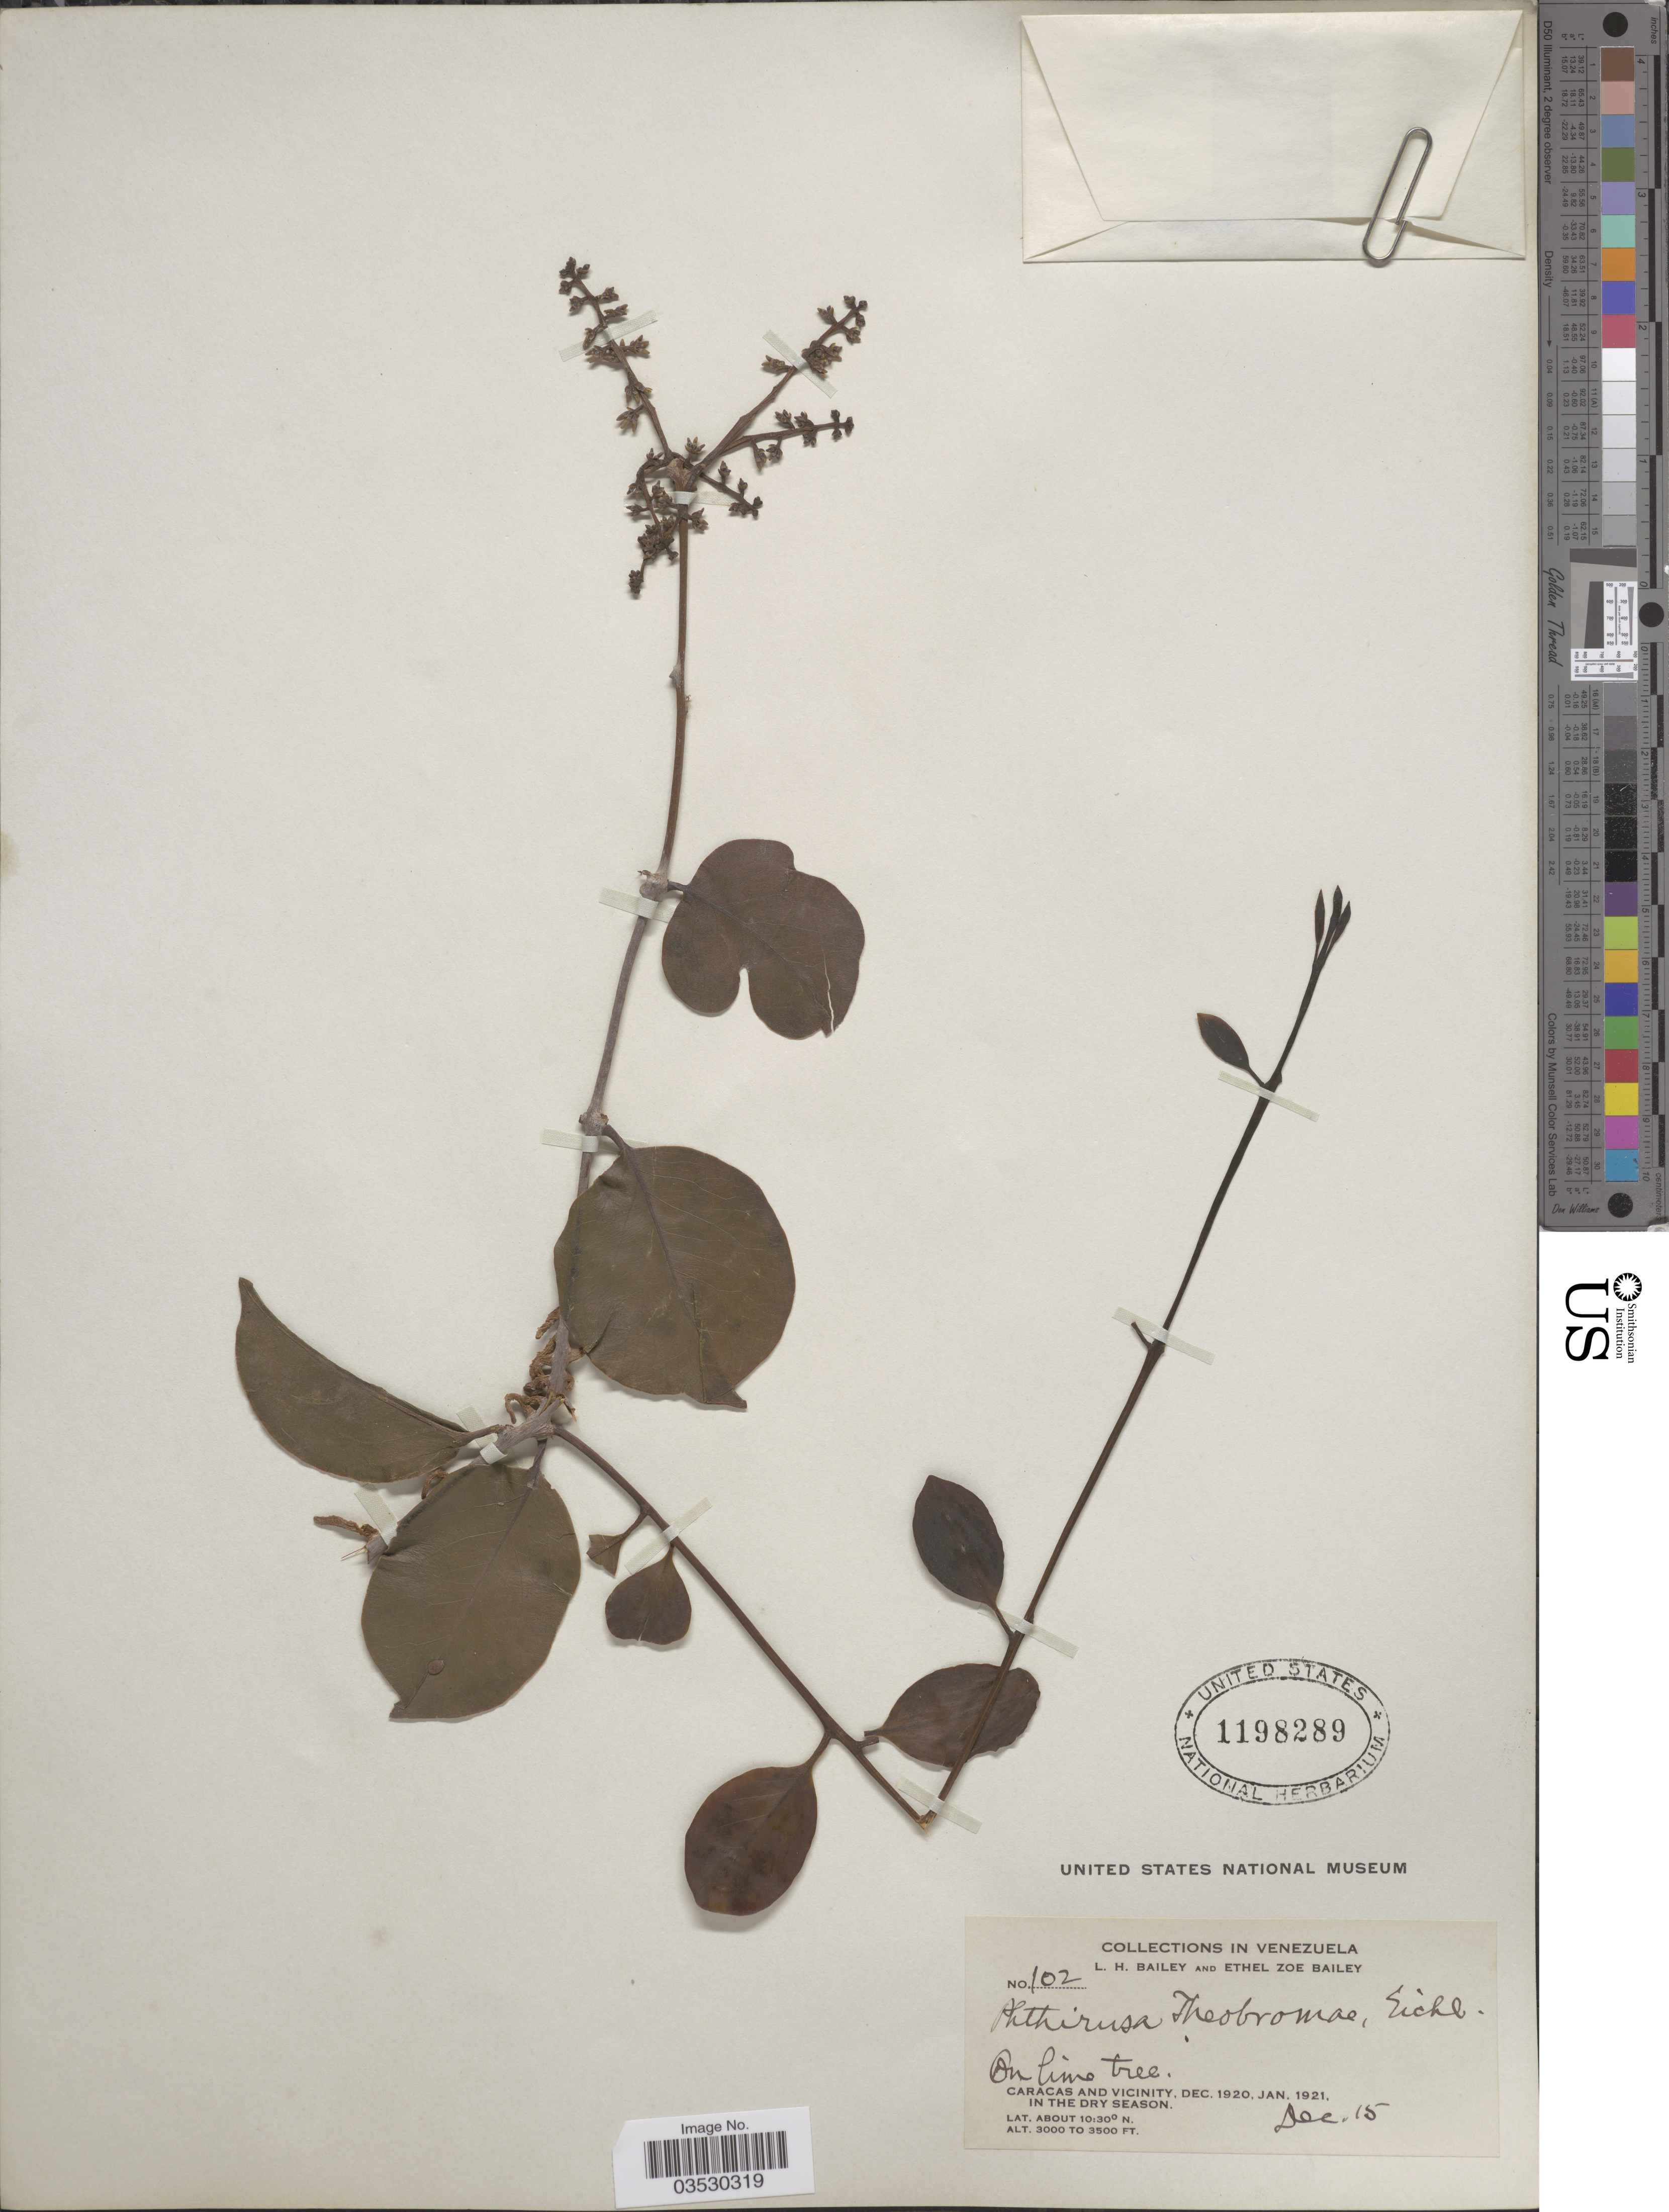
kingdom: Plantae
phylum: Tracheophyta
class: Magnoliopsida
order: Santalales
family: Loranthaceae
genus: Struthanthus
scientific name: Struthanthus aduncus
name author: (G. Mey.) G. Don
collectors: L. H. Bailey & E. Z. Bailey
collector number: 102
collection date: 1920-12-15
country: Venezuela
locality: Caracas and vicinity .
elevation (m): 914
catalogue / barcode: US 1198289